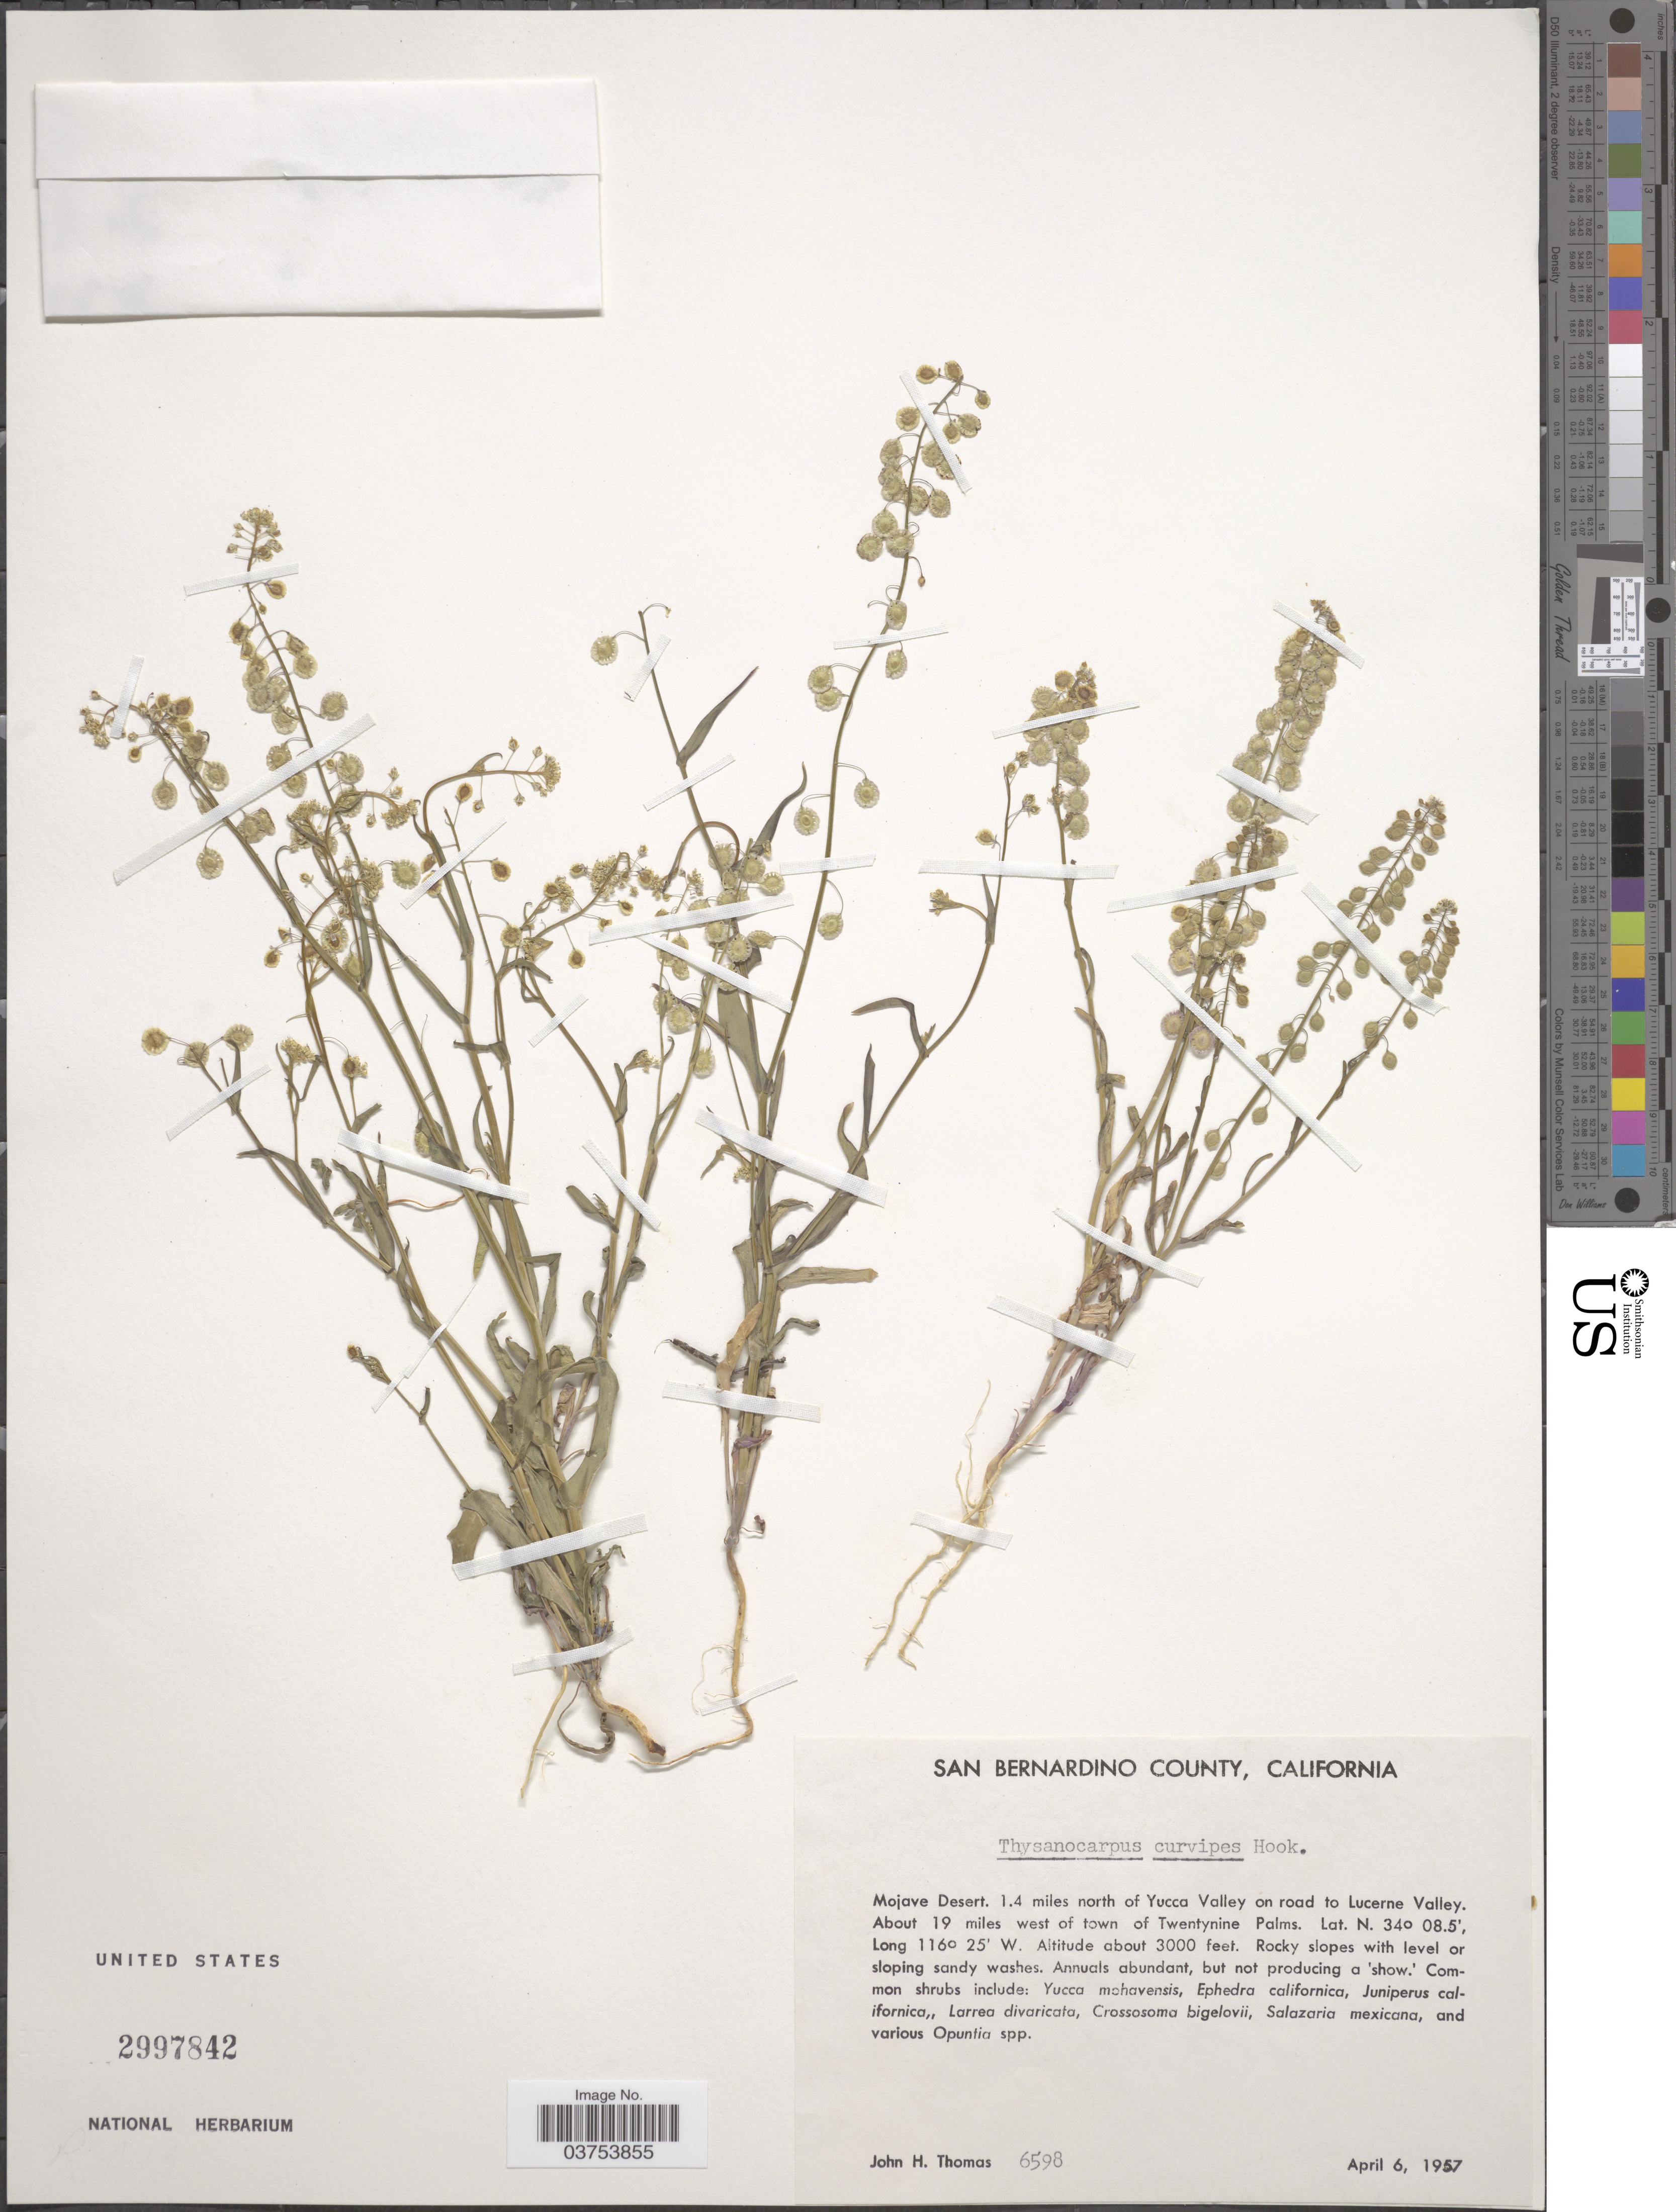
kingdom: Plantae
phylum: Tracheophyta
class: Magnoliopsida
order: Brassicales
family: Brassicaceae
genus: Thysanocarpus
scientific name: Thysanocarpus curvipes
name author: Hook.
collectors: J. H. Thomas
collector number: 6598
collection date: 1957-04-06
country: United States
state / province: California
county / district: San Bernardino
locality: San Bernardino County. Mojave Desert. 1.4 miles north of Yucca Valley on road to Lucerne Valley. About 19 miles west of town of Twentynine Palms.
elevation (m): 914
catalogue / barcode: US 2997842